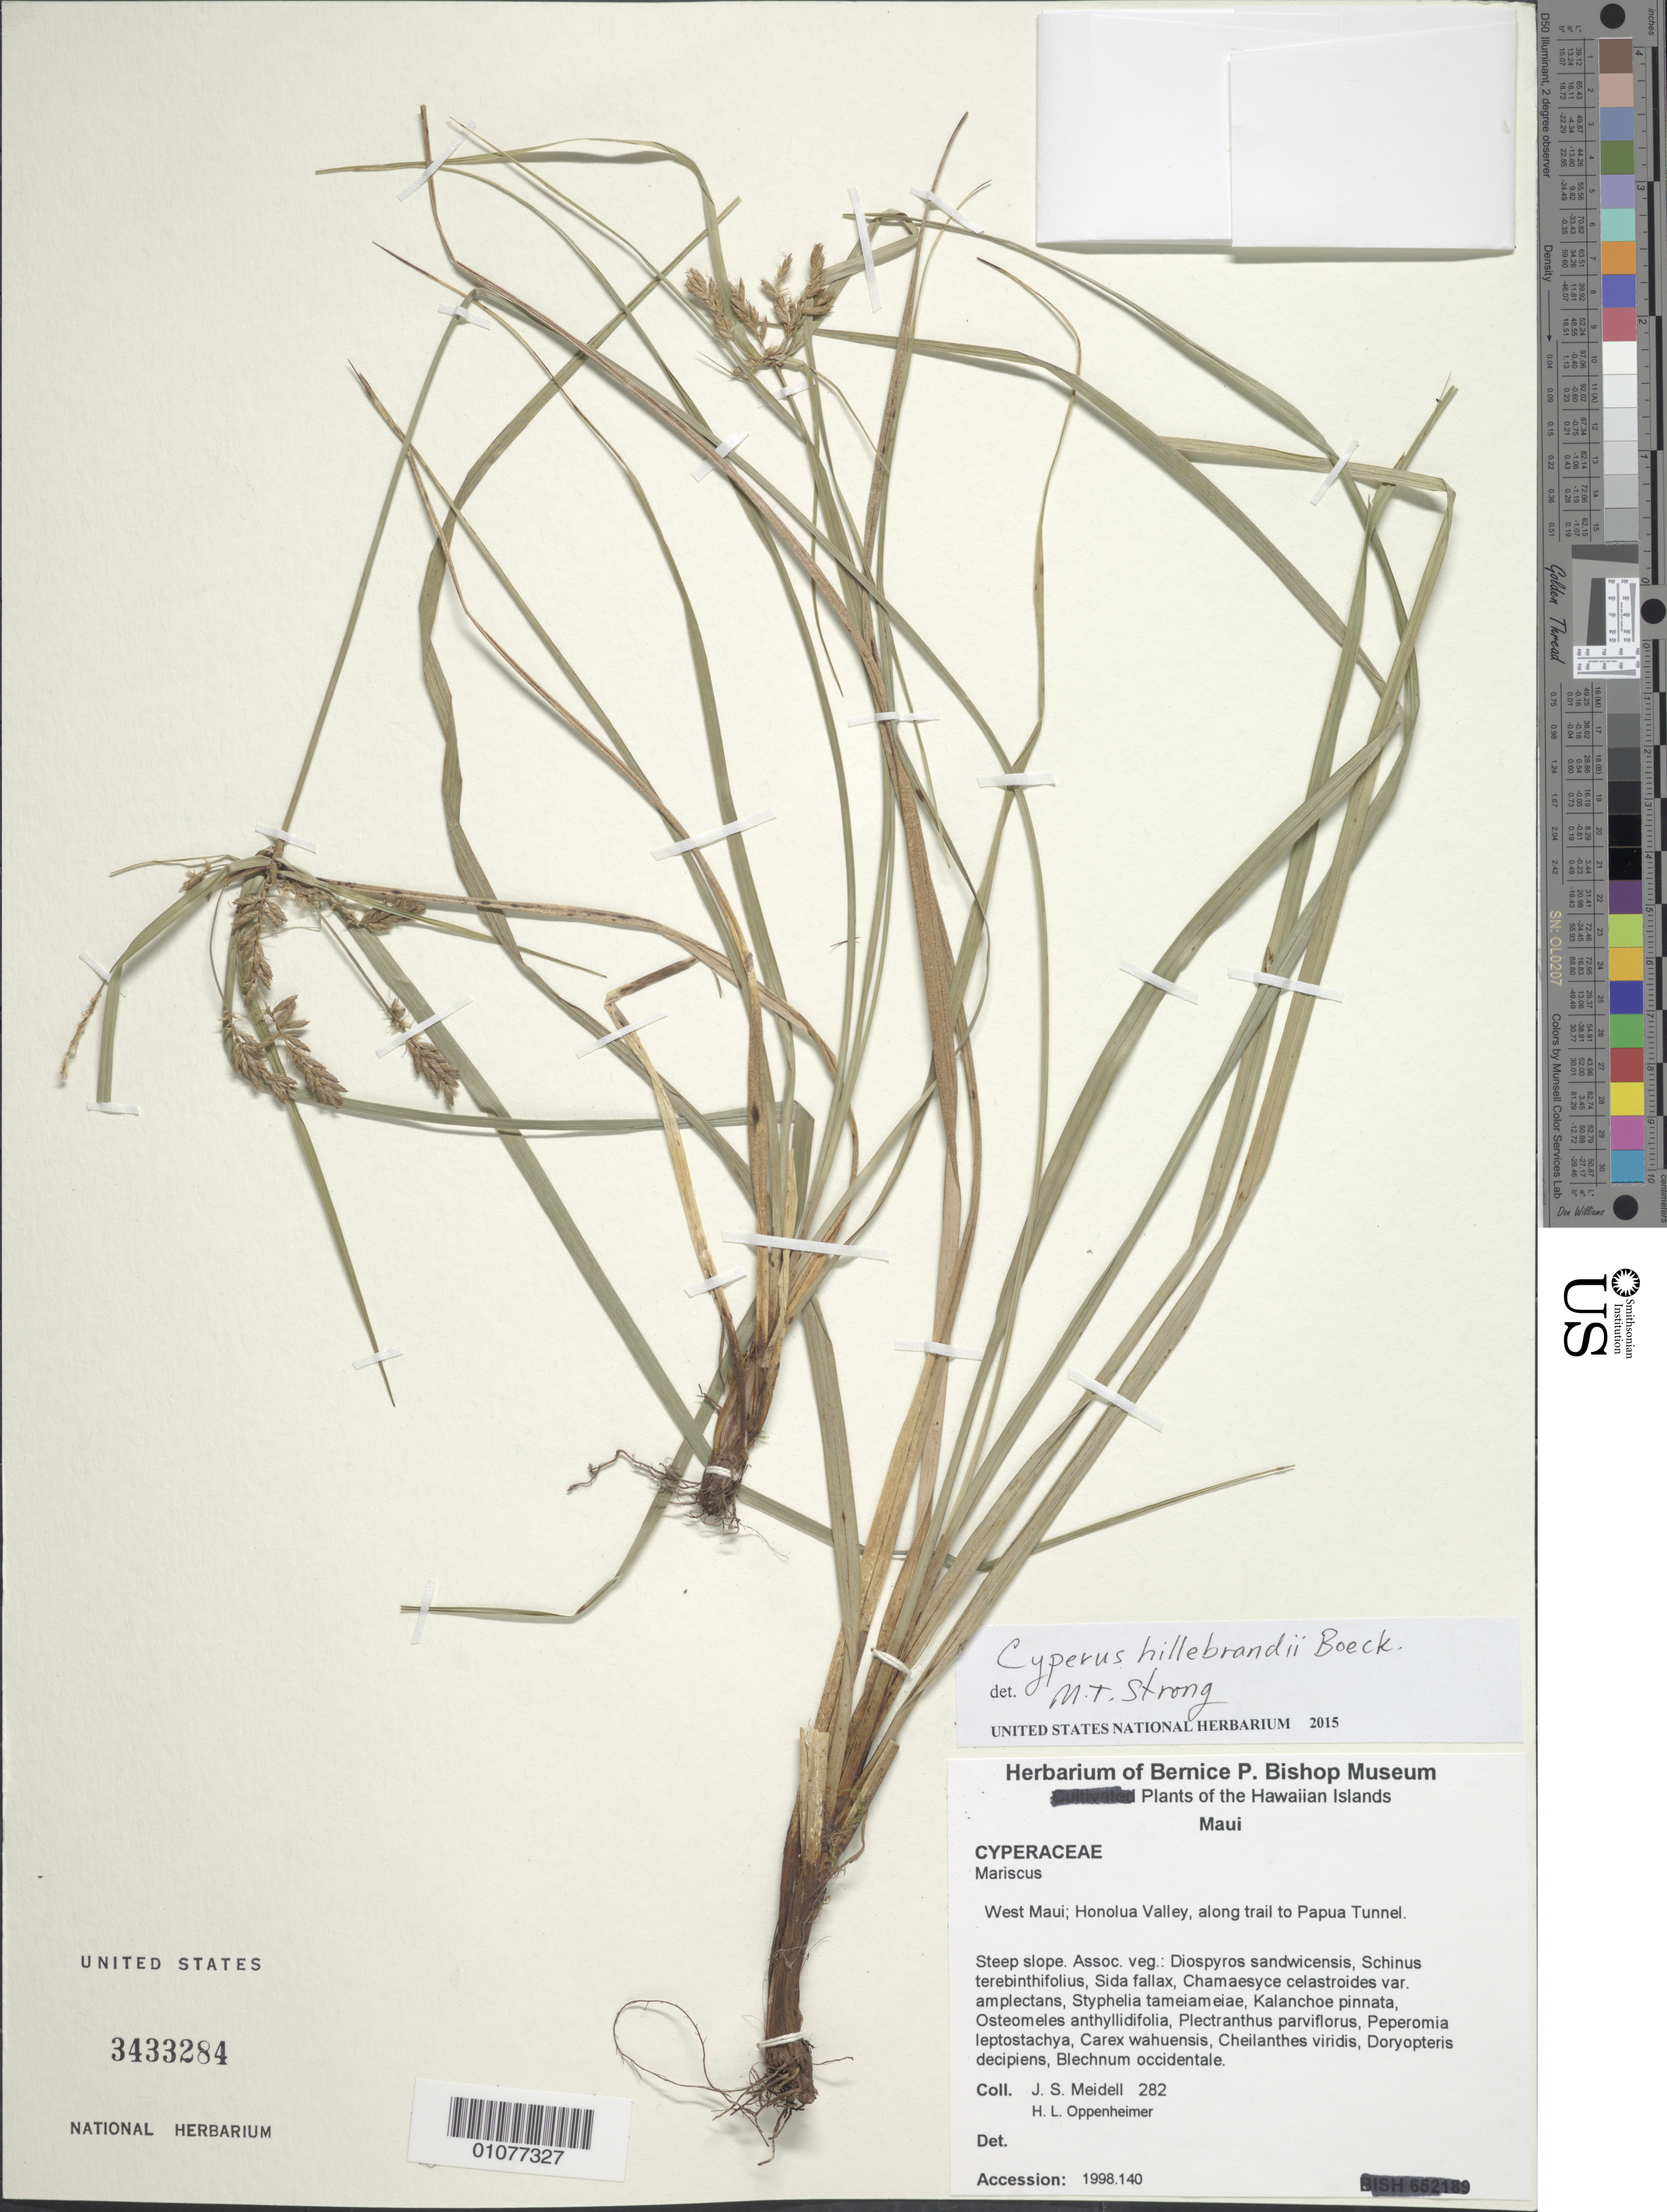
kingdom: Plantae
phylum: Tracheophyta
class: Liliopsida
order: Poales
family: Cyperaceae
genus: Cyperus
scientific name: Cyperus hillebrandii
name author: Boeckeler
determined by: Strong, M. T., (US), Smithsonian Institution - National Museum of Natural History (UNITED STATES)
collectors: J. Meidell & H. L. Oppenheimer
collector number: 282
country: United States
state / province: Hawaii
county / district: Maui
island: Maui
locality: W Maui, Honolua Valley, along Papua Tunnel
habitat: Steep slope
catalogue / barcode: US 3433284